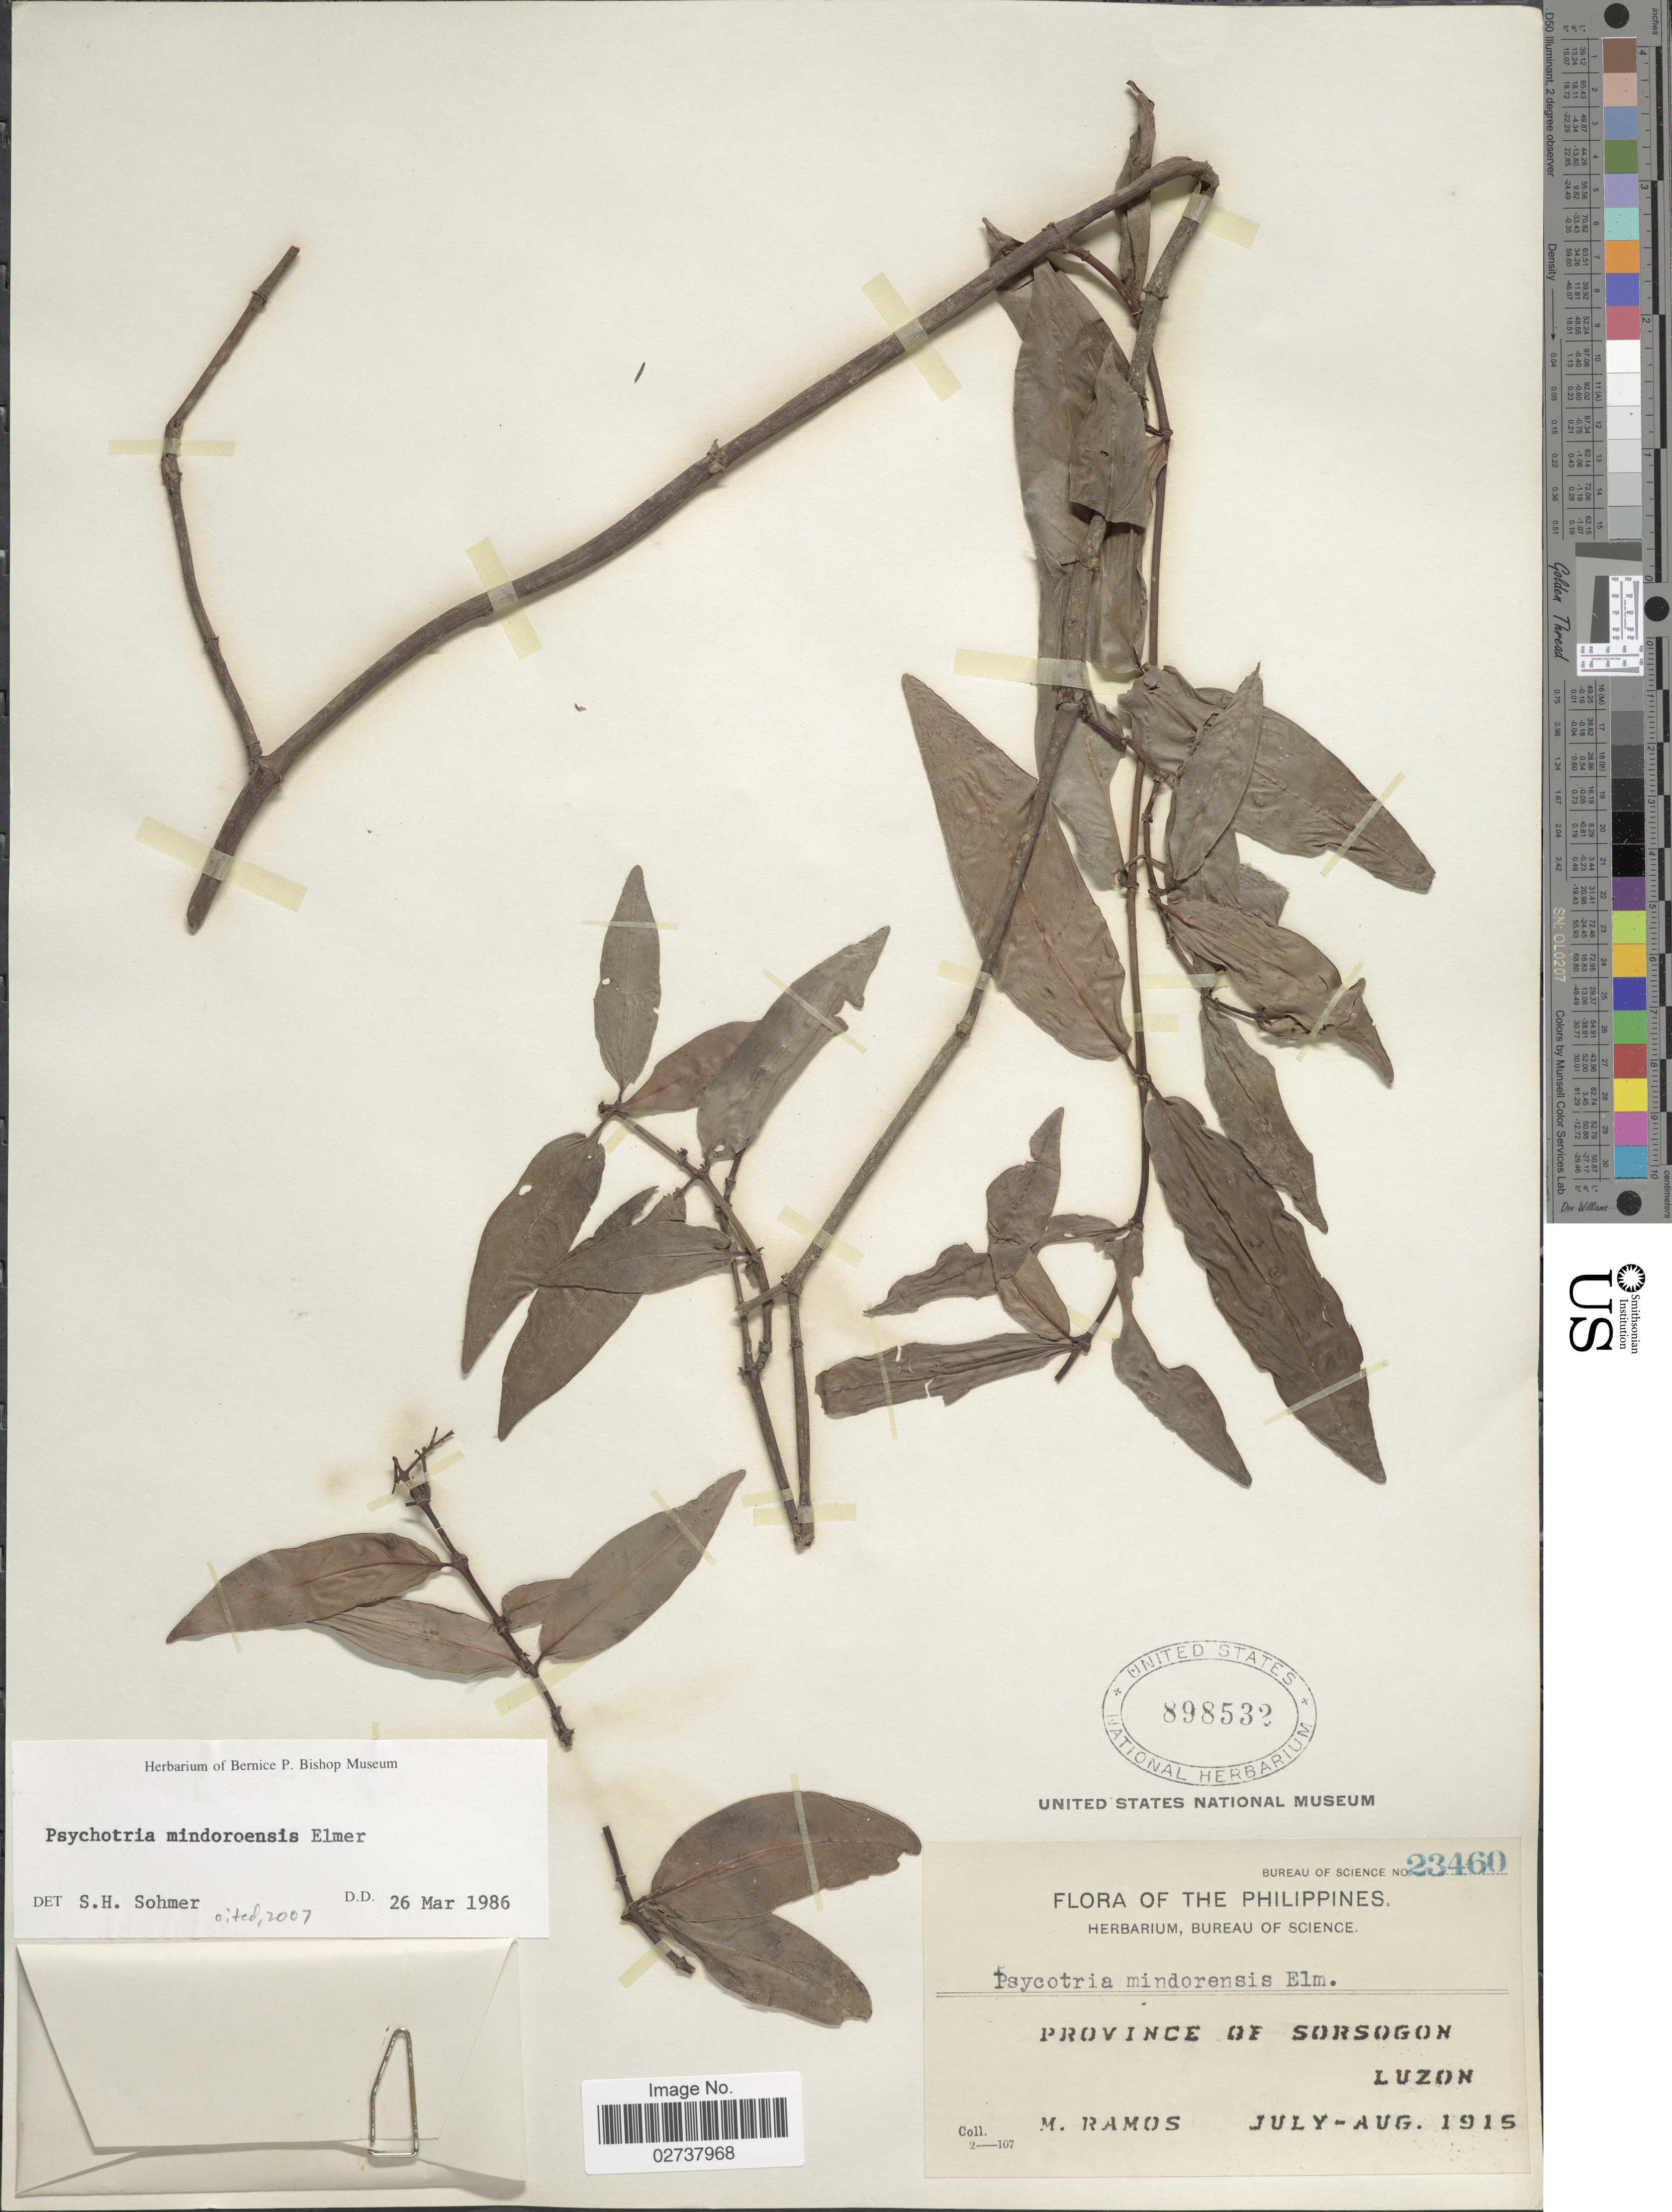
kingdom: Plantae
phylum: Tracheophyta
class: Magnoliopsida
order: Gentianales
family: Rubiaceae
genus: Psychotria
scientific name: Psychotria mindoroensis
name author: Elmer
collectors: M. Ramos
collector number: Bureau of Science 23460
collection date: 1915-07/1915-08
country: Philippines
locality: Province of Sorsogon, Luzon.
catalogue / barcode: US 898532